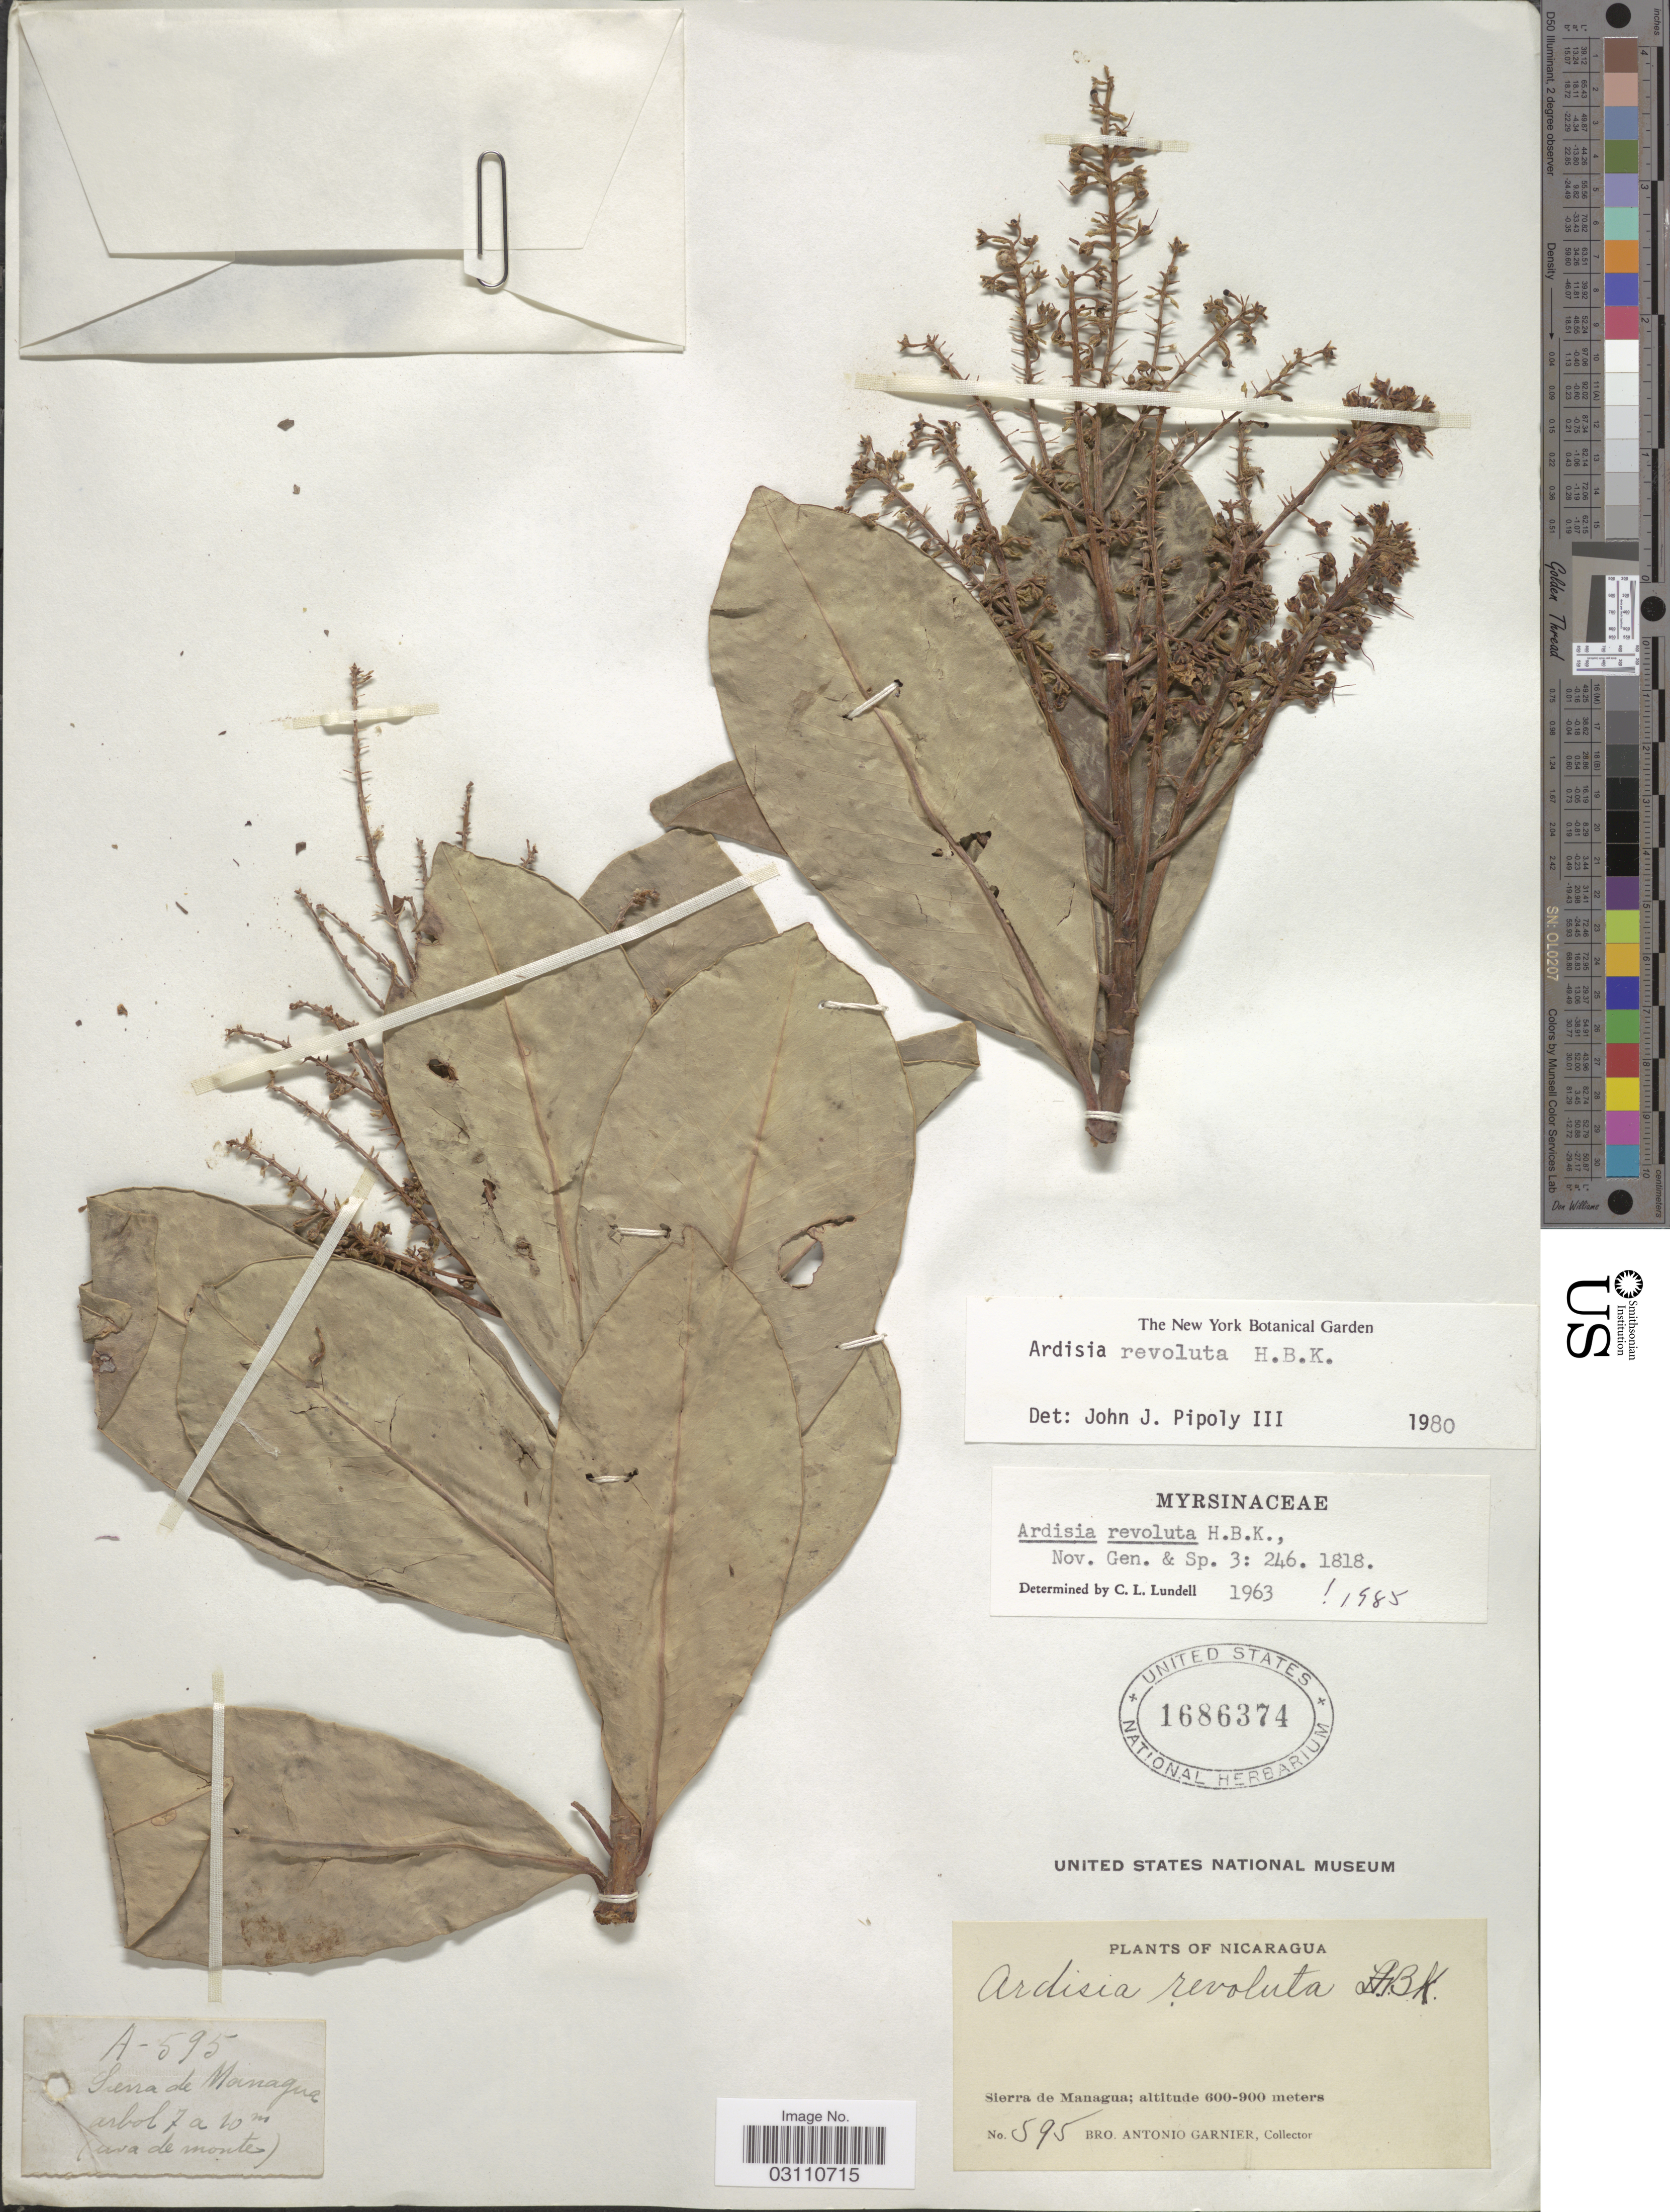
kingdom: Plantae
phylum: Tracheophyta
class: Magnoliopsida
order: Ericales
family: Primulaceae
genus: Ardisia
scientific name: Ardisia revoluta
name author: Kunth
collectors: Bro. A. Garnier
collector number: A-595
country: Nicaragua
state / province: Managua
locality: Sierra de Managua.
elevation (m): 600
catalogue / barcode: US 1686374